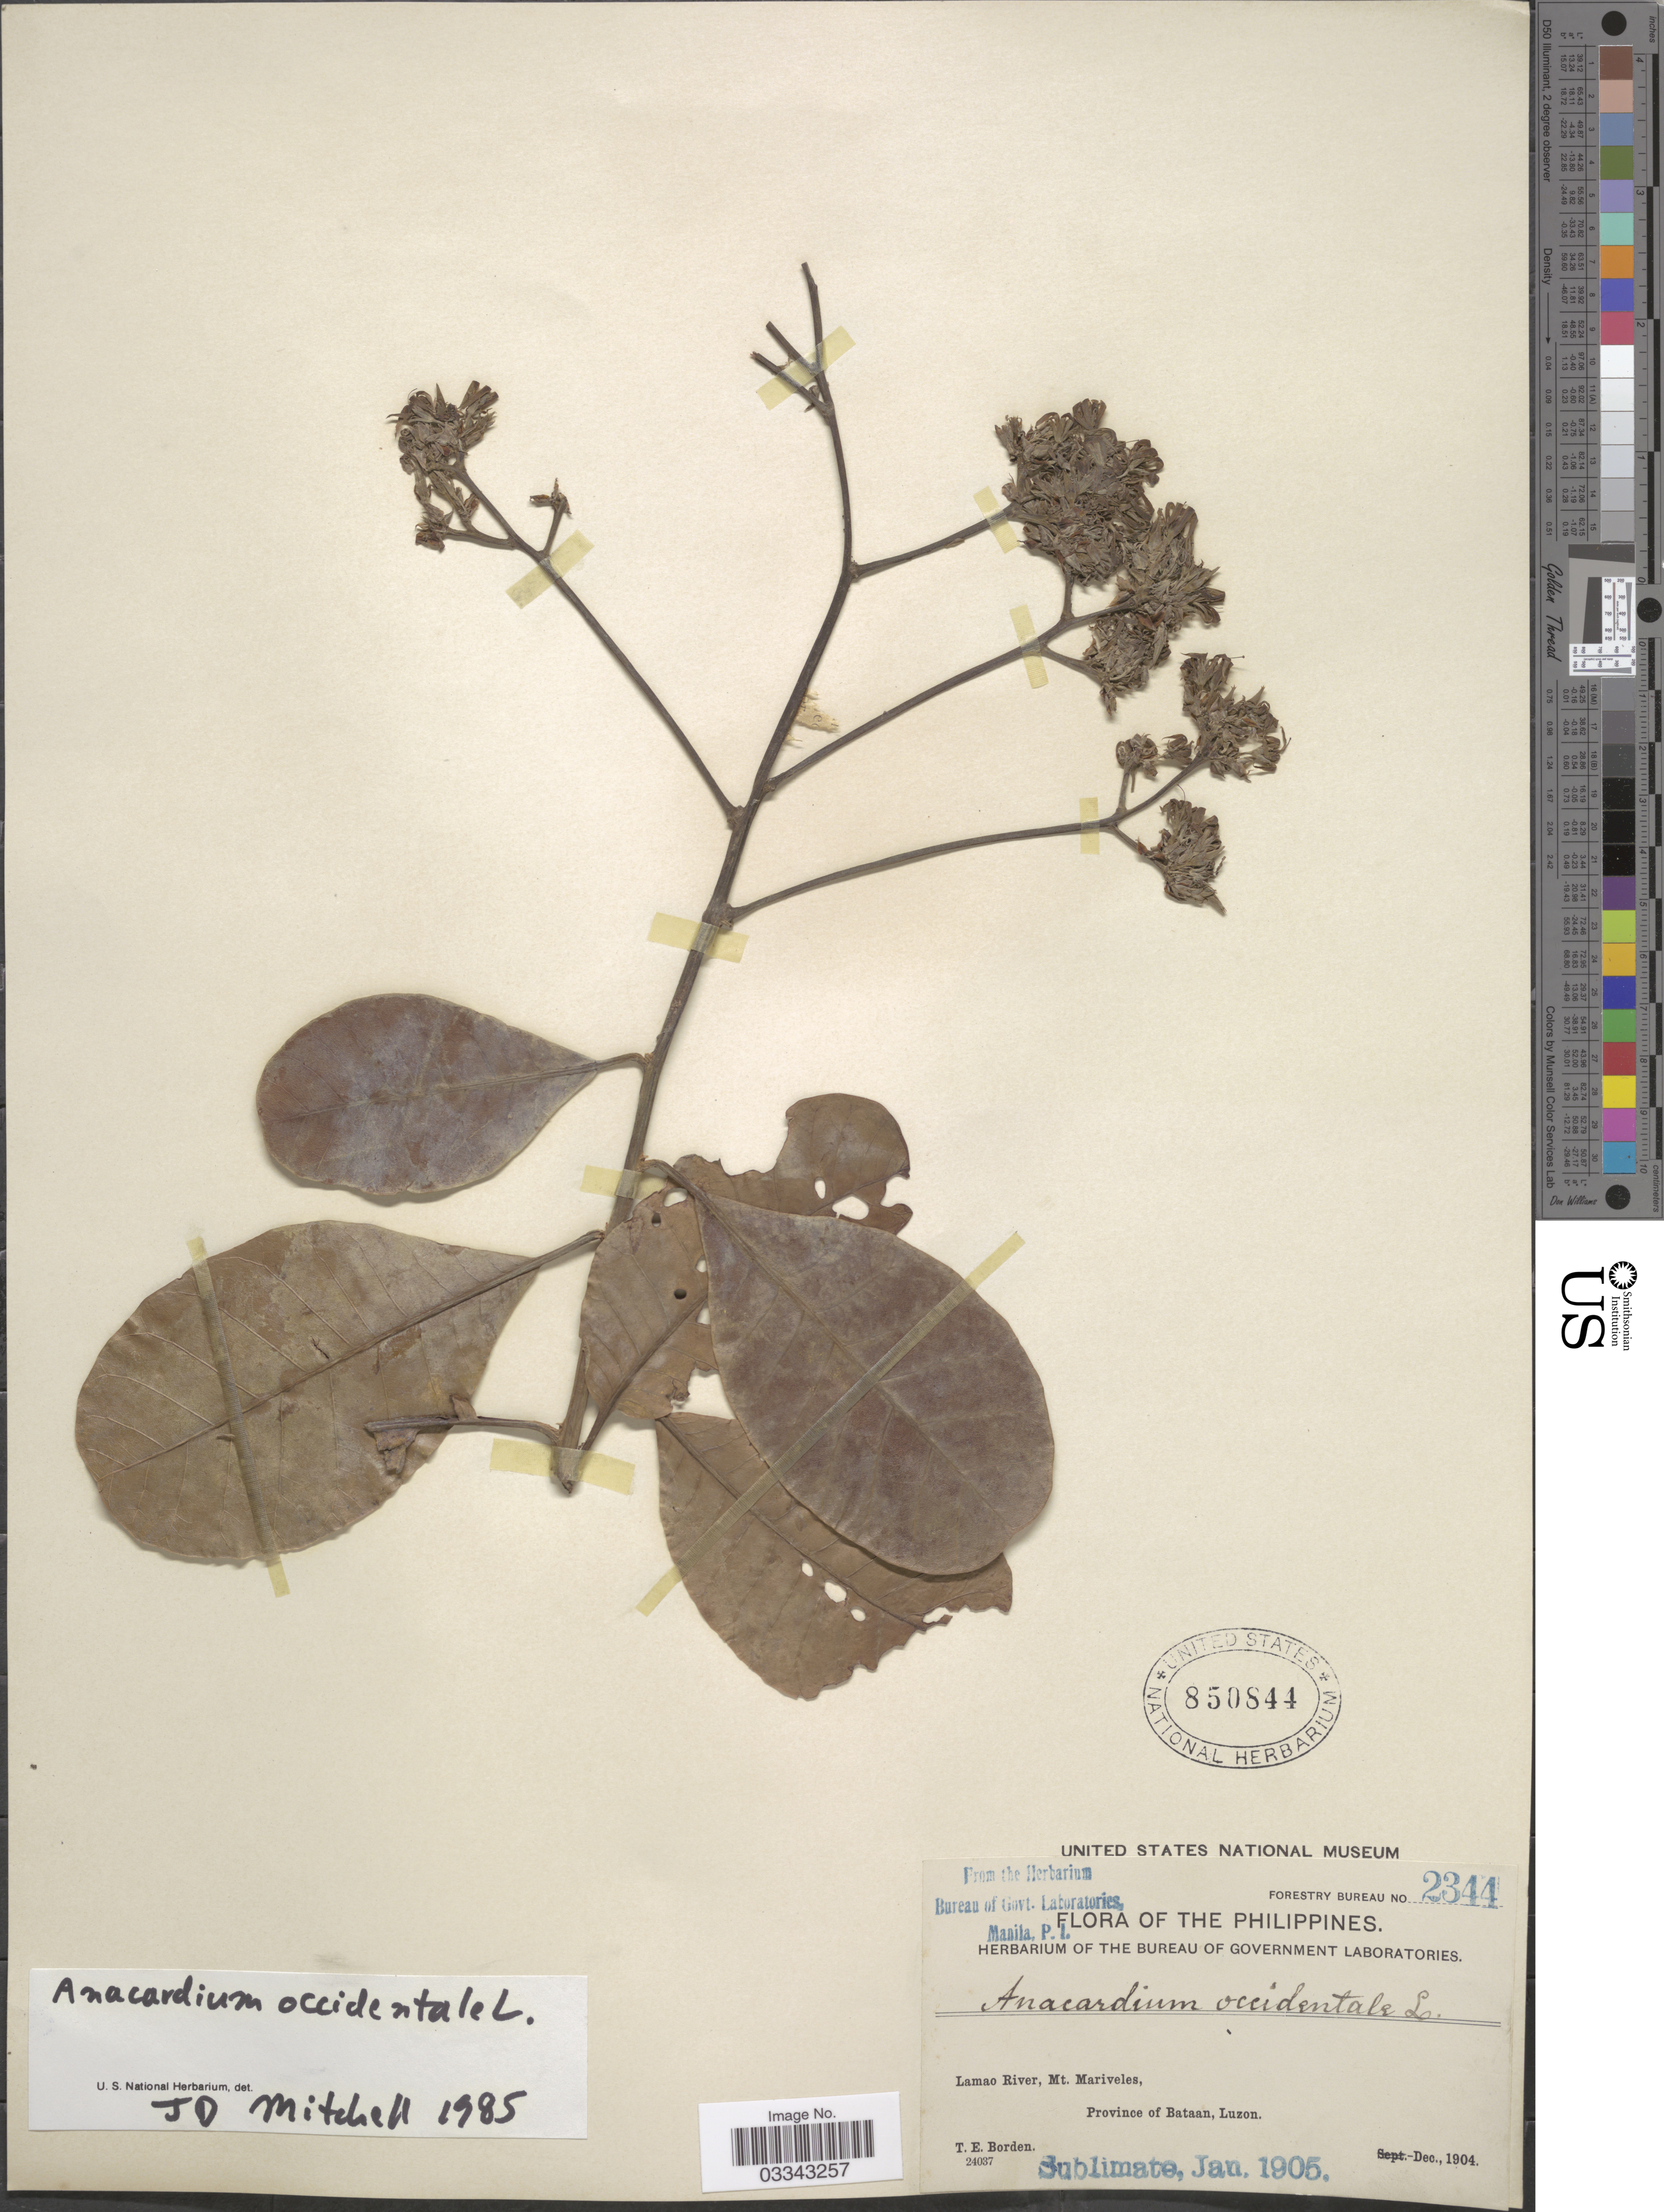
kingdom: Plantae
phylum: Tracheophyta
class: Magnoliopsida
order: Sapindales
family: Anacardiaceae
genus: Anacardium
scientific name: Anacardium occidentale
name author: L.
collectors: T. E. Borden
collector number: Forestry Bureau 2344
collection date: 1904-12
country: Philippines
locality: Lamao River, Mt. Mariveles, Province of Bataan, Luzon.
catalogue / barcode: US 850844